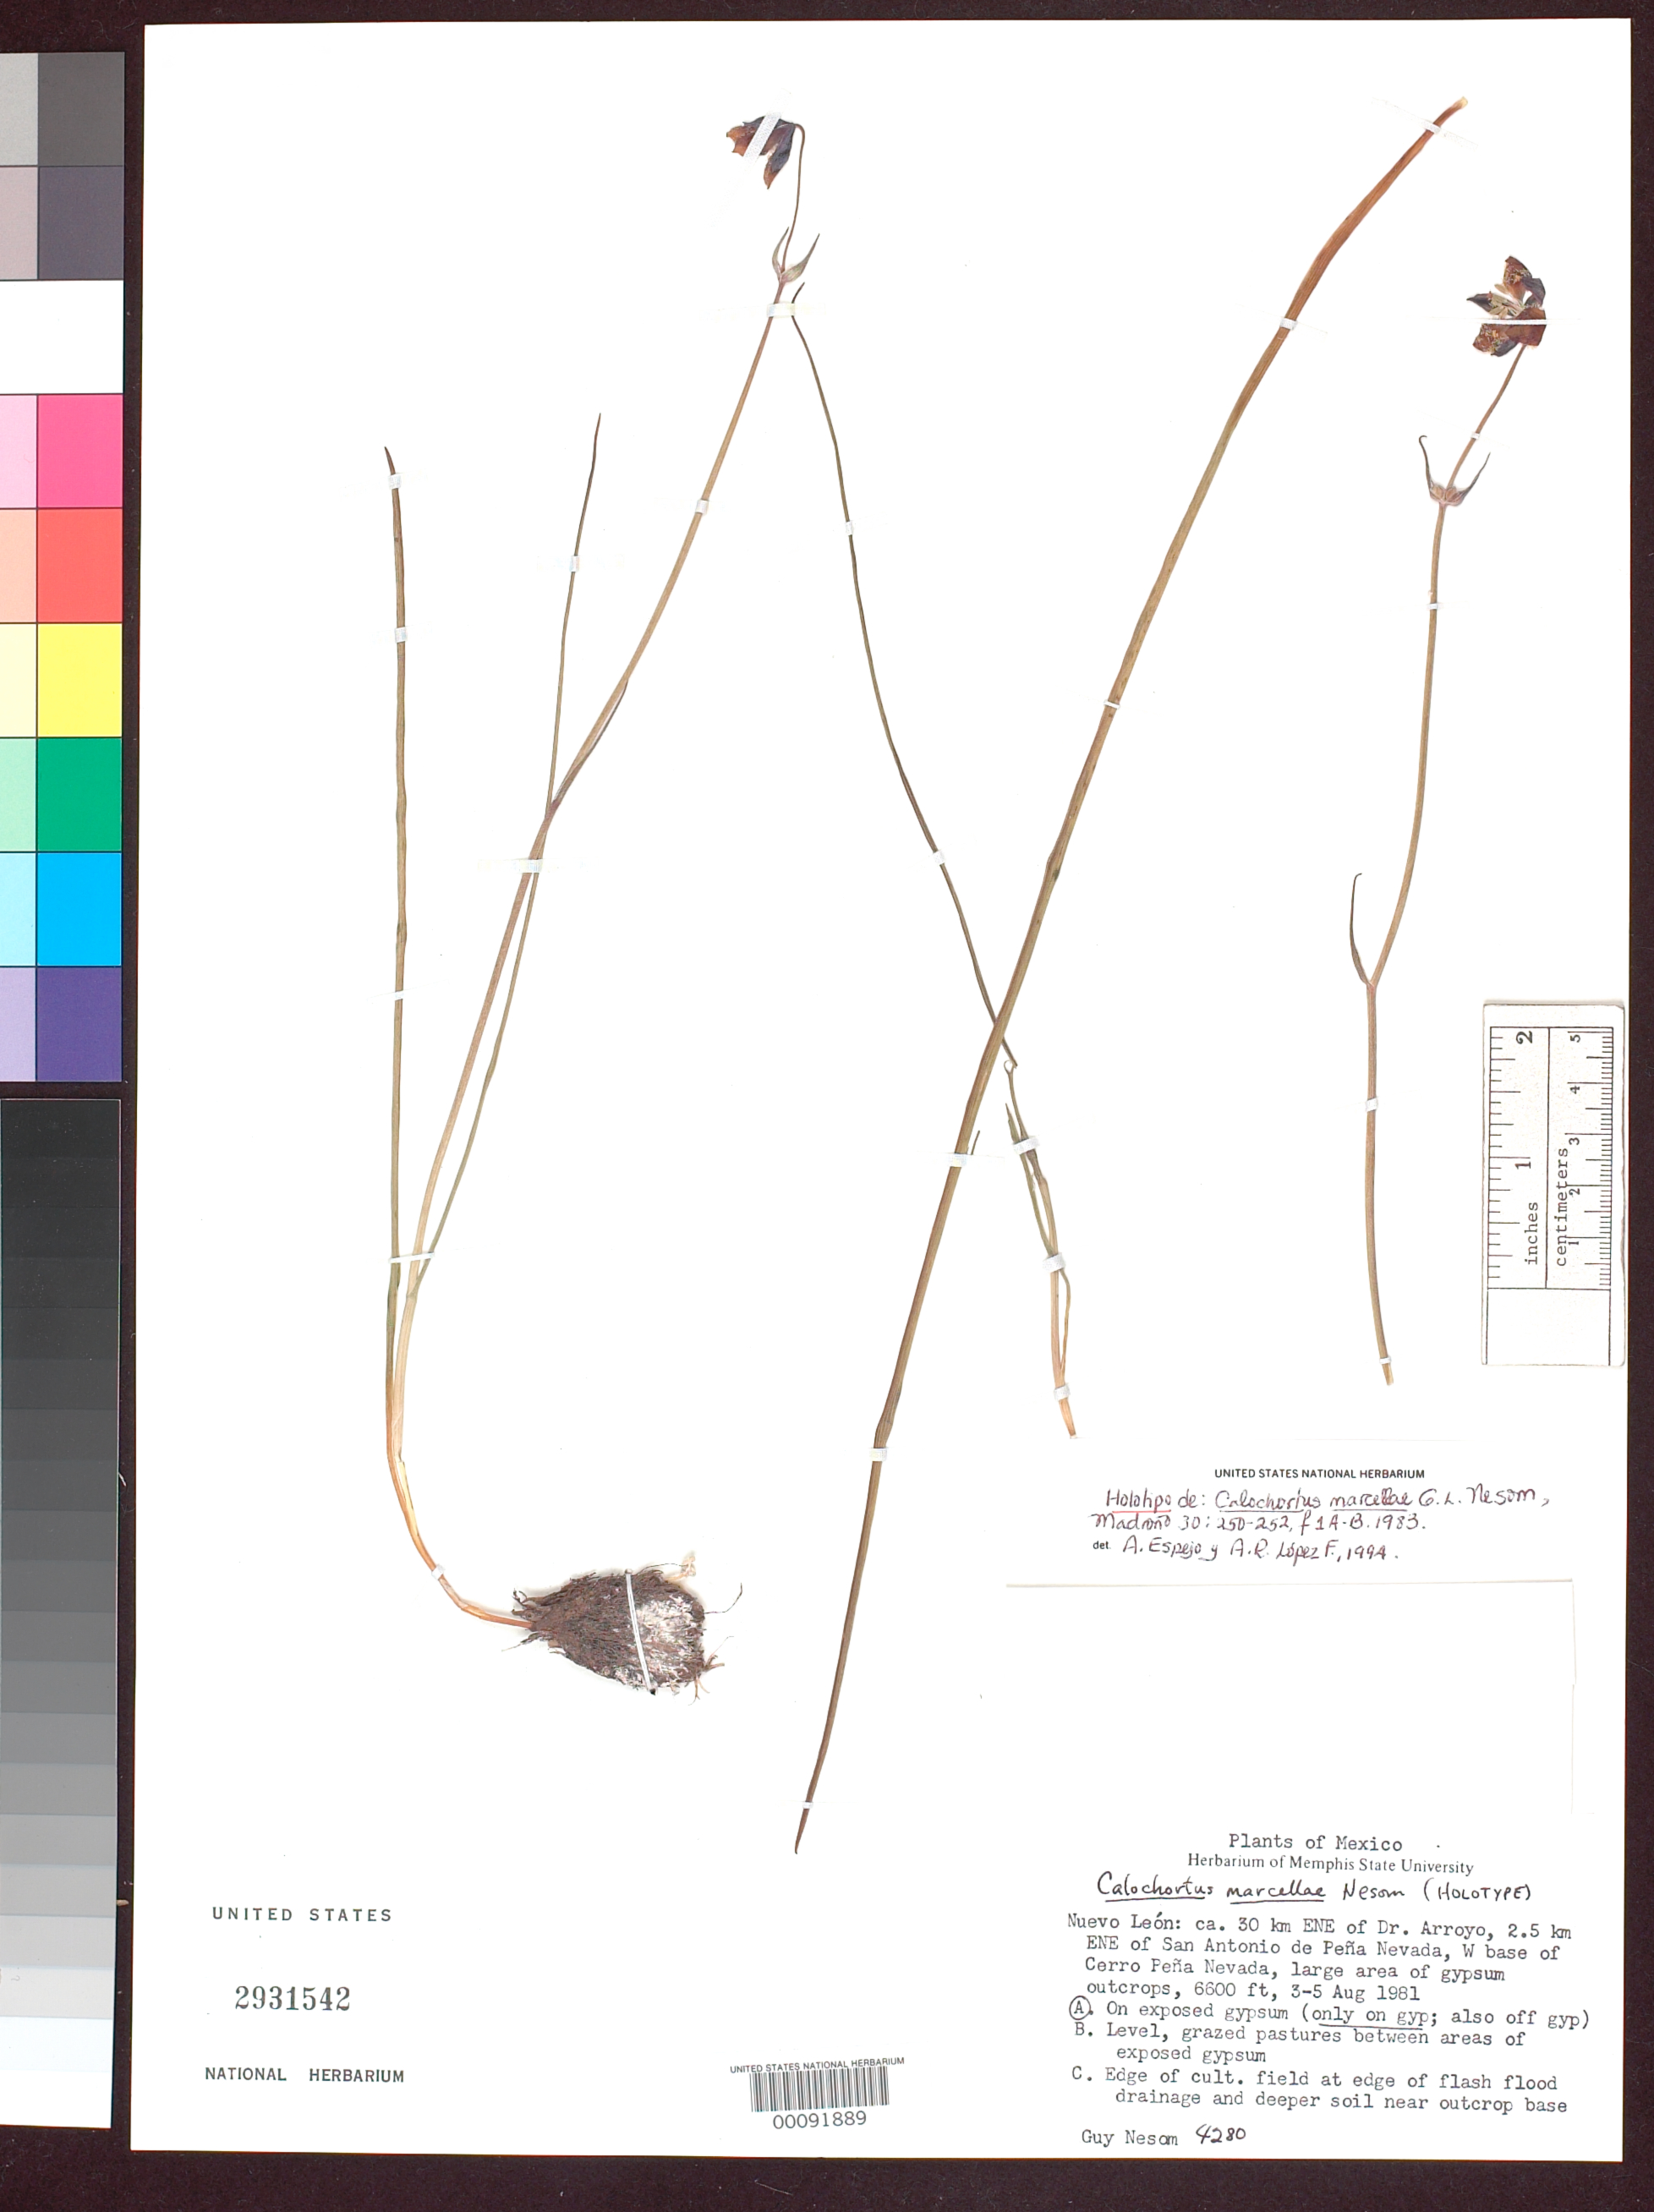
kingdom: Plantae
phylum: Tracheophyta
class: Liliopsida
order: Liliales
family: Liliaceae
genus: Calochortus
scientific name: Calochortus marcellae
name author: G.L. Nesom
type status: Holotype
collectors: G. L. Nesom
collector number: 4280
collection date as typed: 03 Aug 1981 to 05 Aug 1981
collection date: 1981-08-03/1981-08-05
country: Mexico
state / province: Nuevo León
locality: Warwock Mountain.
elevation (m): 2012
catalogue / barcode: US 2931542